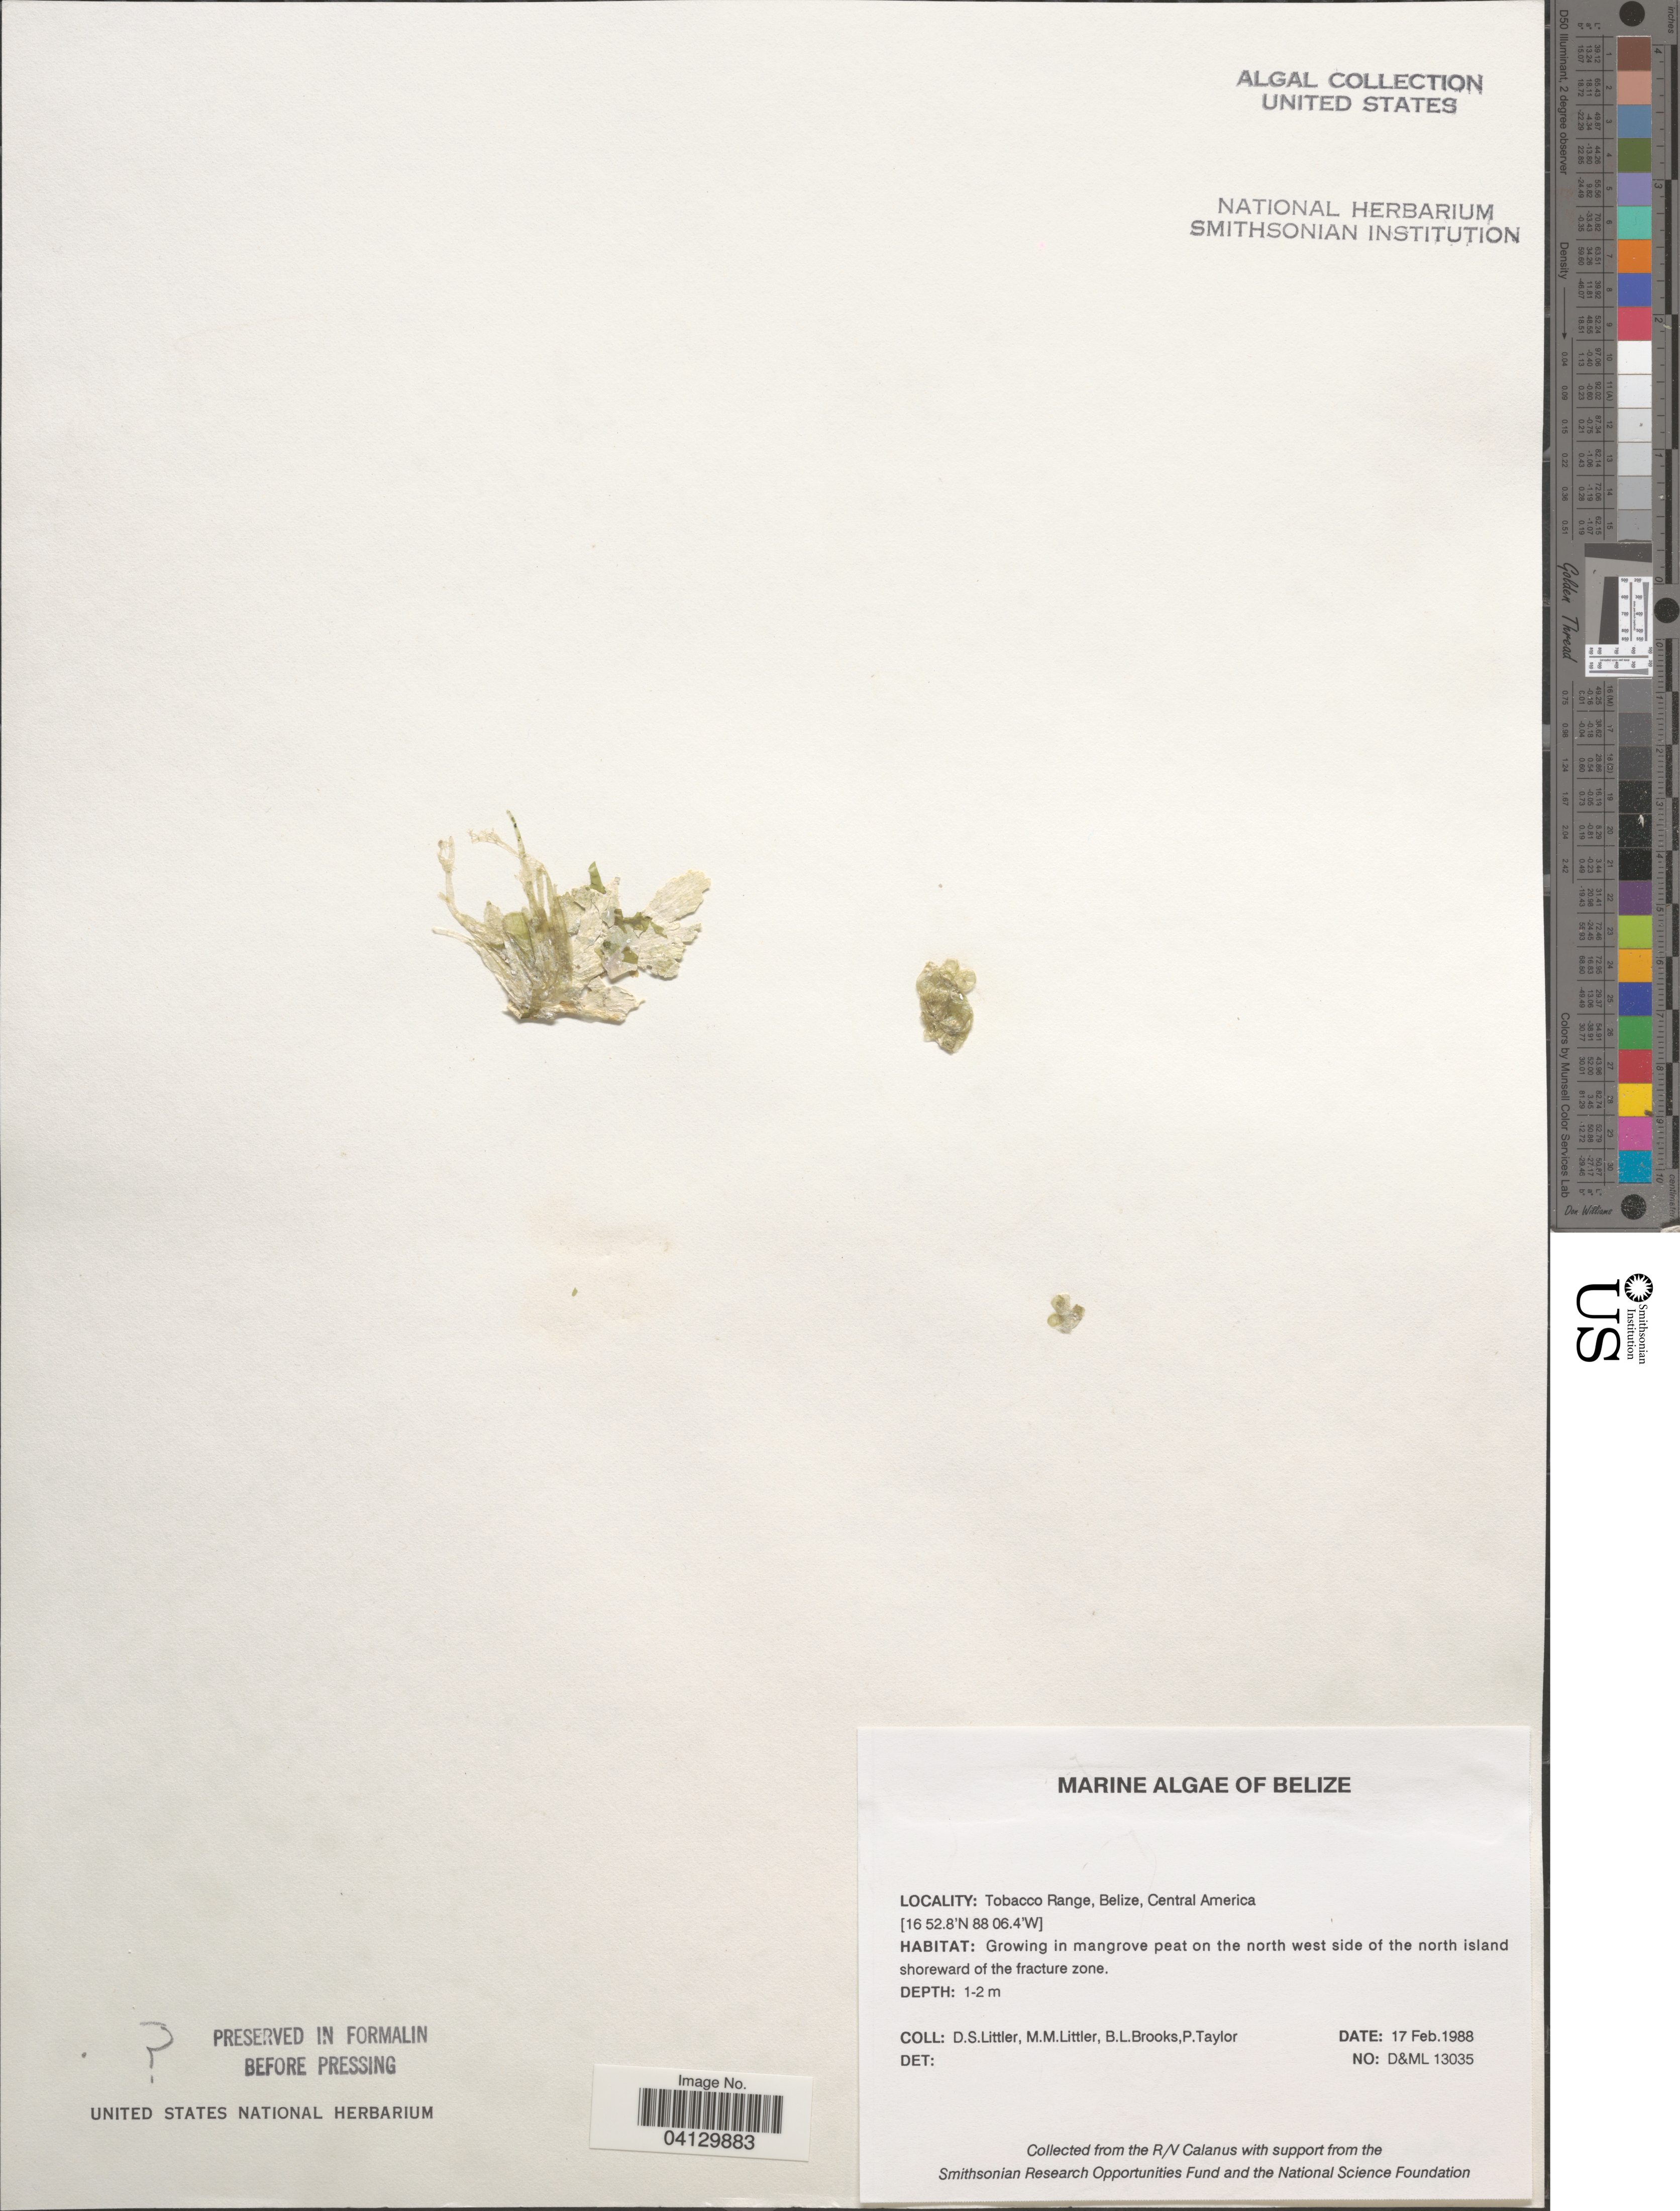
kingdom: Plantae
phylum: Chlorophyta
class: Ulvophyceae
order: Siphonocladales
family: Valoniaceae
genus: Valonia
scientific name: Valonia sp.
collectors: D. S. Littler, B. Brooks & P. Taylor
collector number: D&ML13035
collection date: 1988-02-17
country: Belize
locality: Tobacco Range. Growing in mangrove peat on the north west side of the north island shoreward of the fracture zone.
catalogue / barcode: US 328881